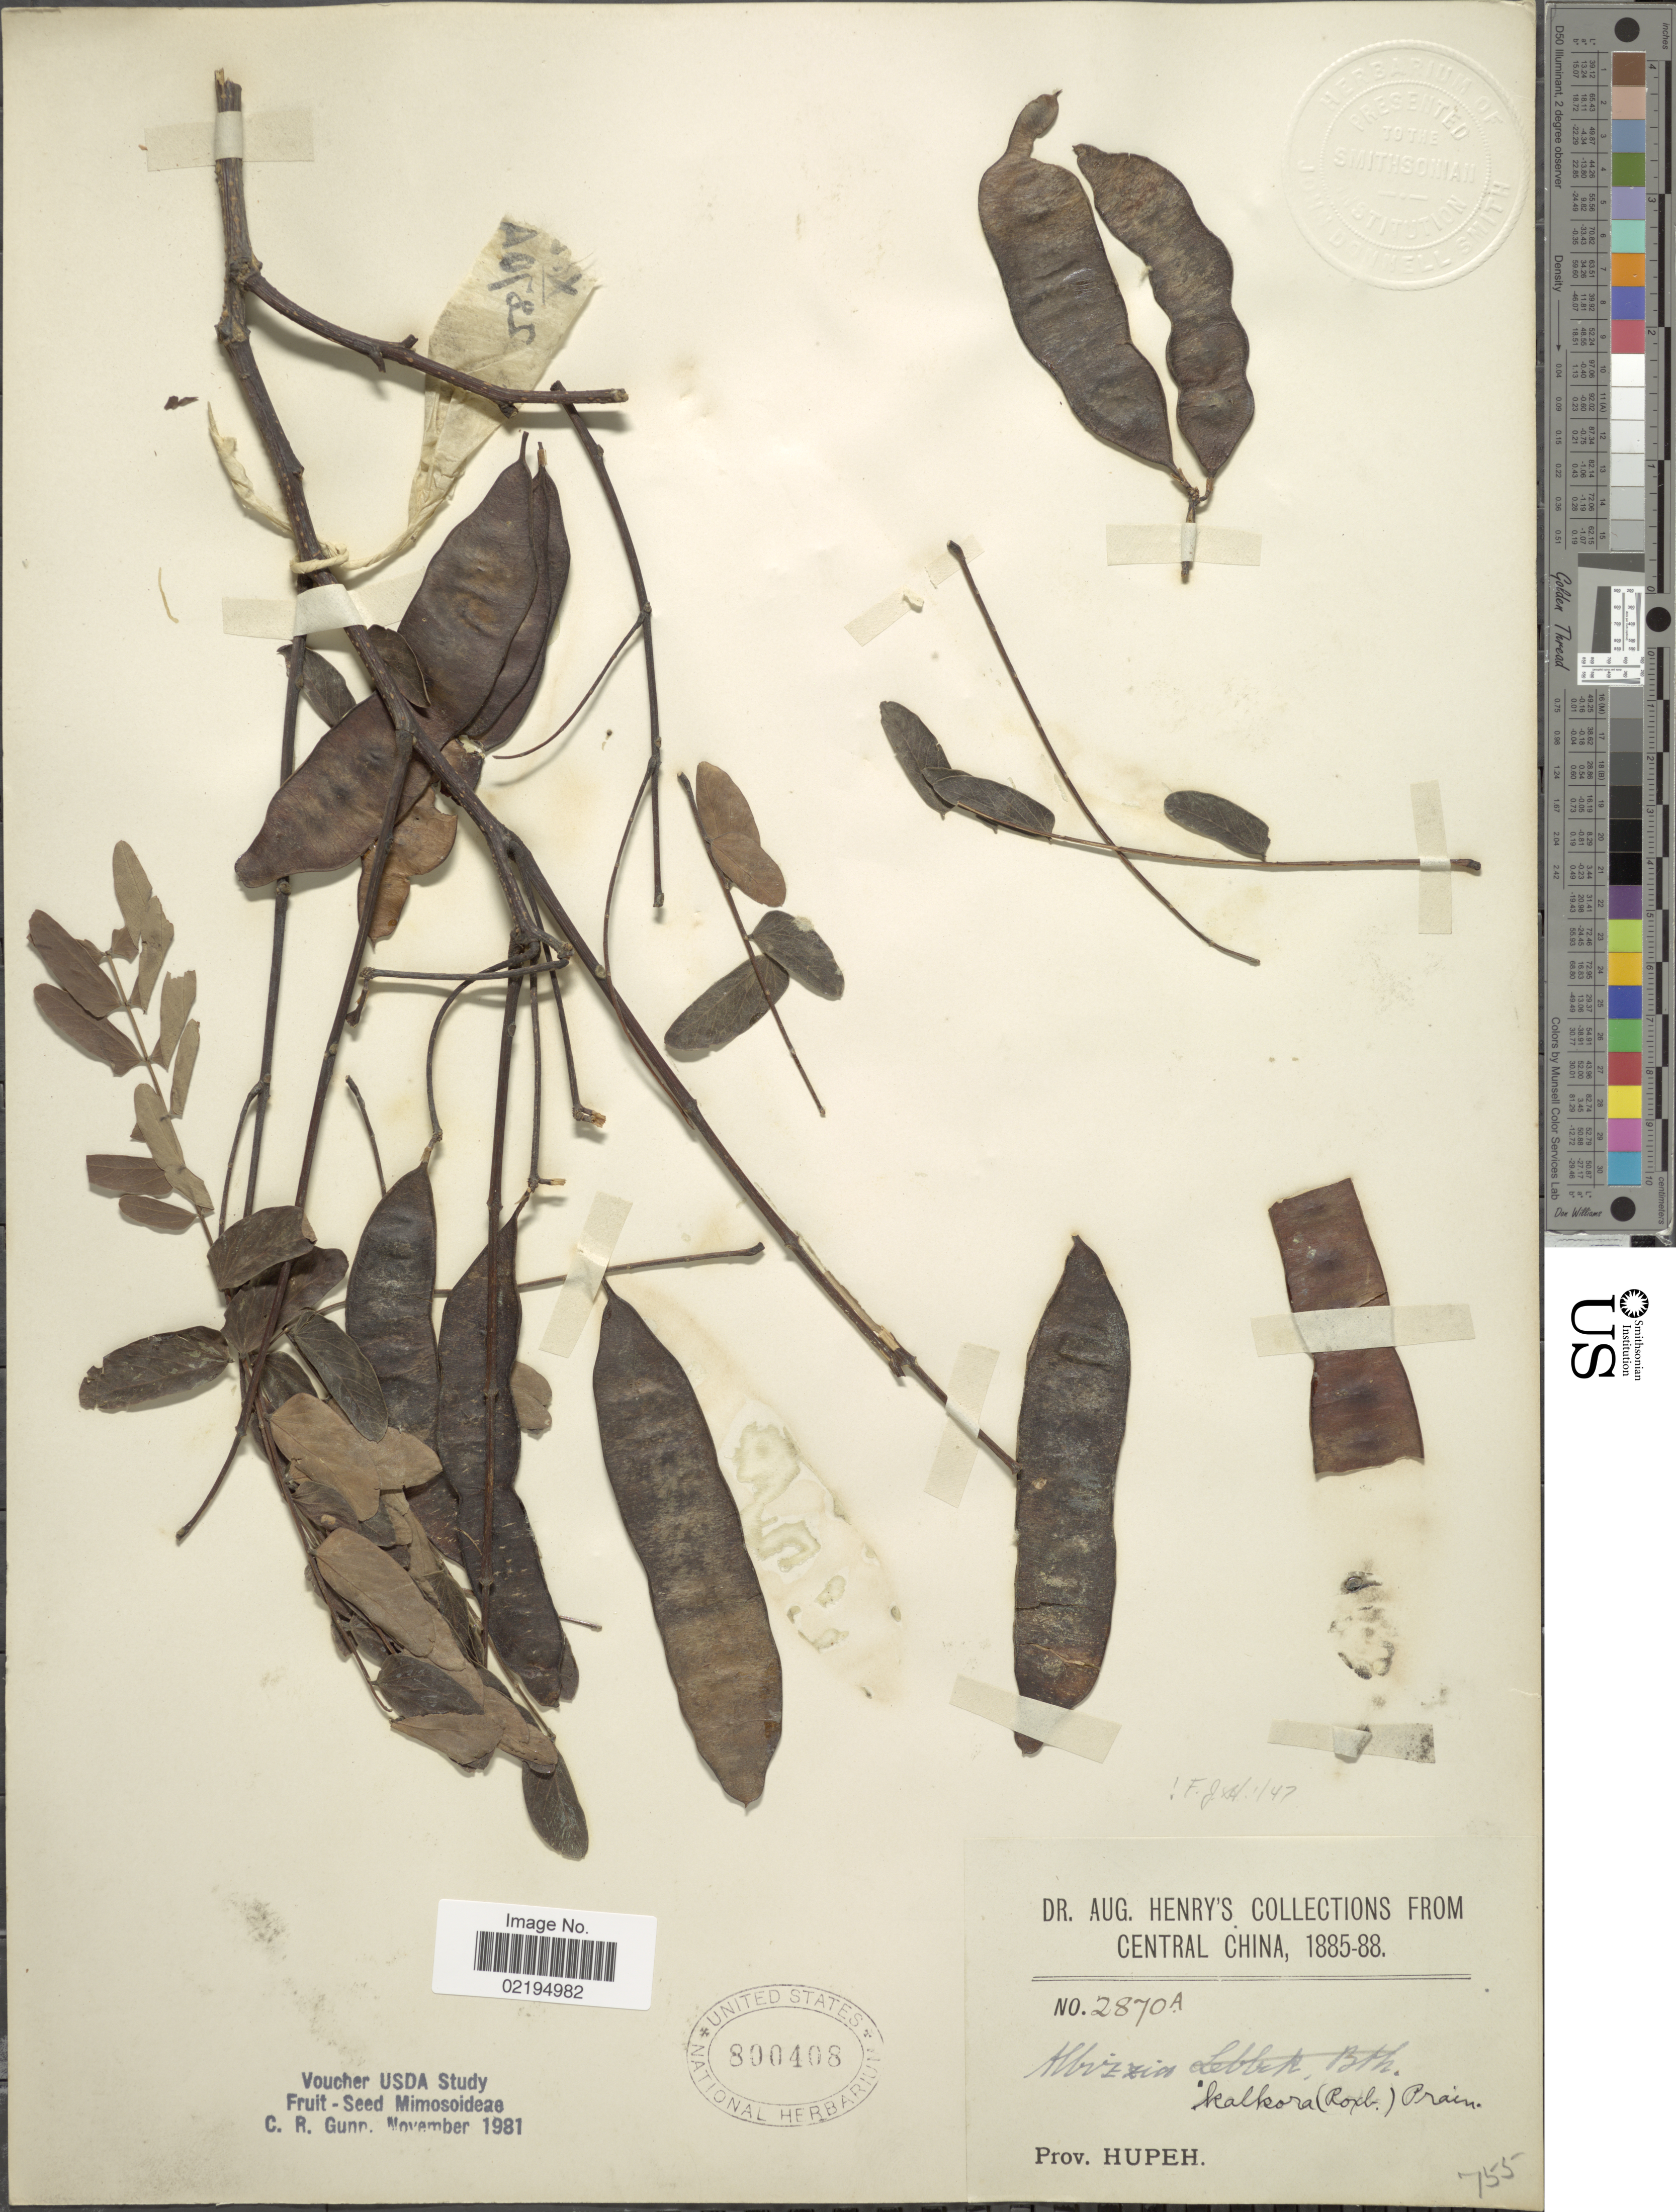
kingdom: Plantae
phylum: Tracheophyta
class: Magnoliopsida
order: Fabales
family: Fabaceae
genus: Albizia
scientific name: Albizia kalkora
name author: (Roxb.) Prain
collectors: A. Henry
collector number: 2870 A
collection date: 1885/1888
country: China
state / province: Hubei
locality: Prov. Hupeh.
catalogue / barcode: US 800408